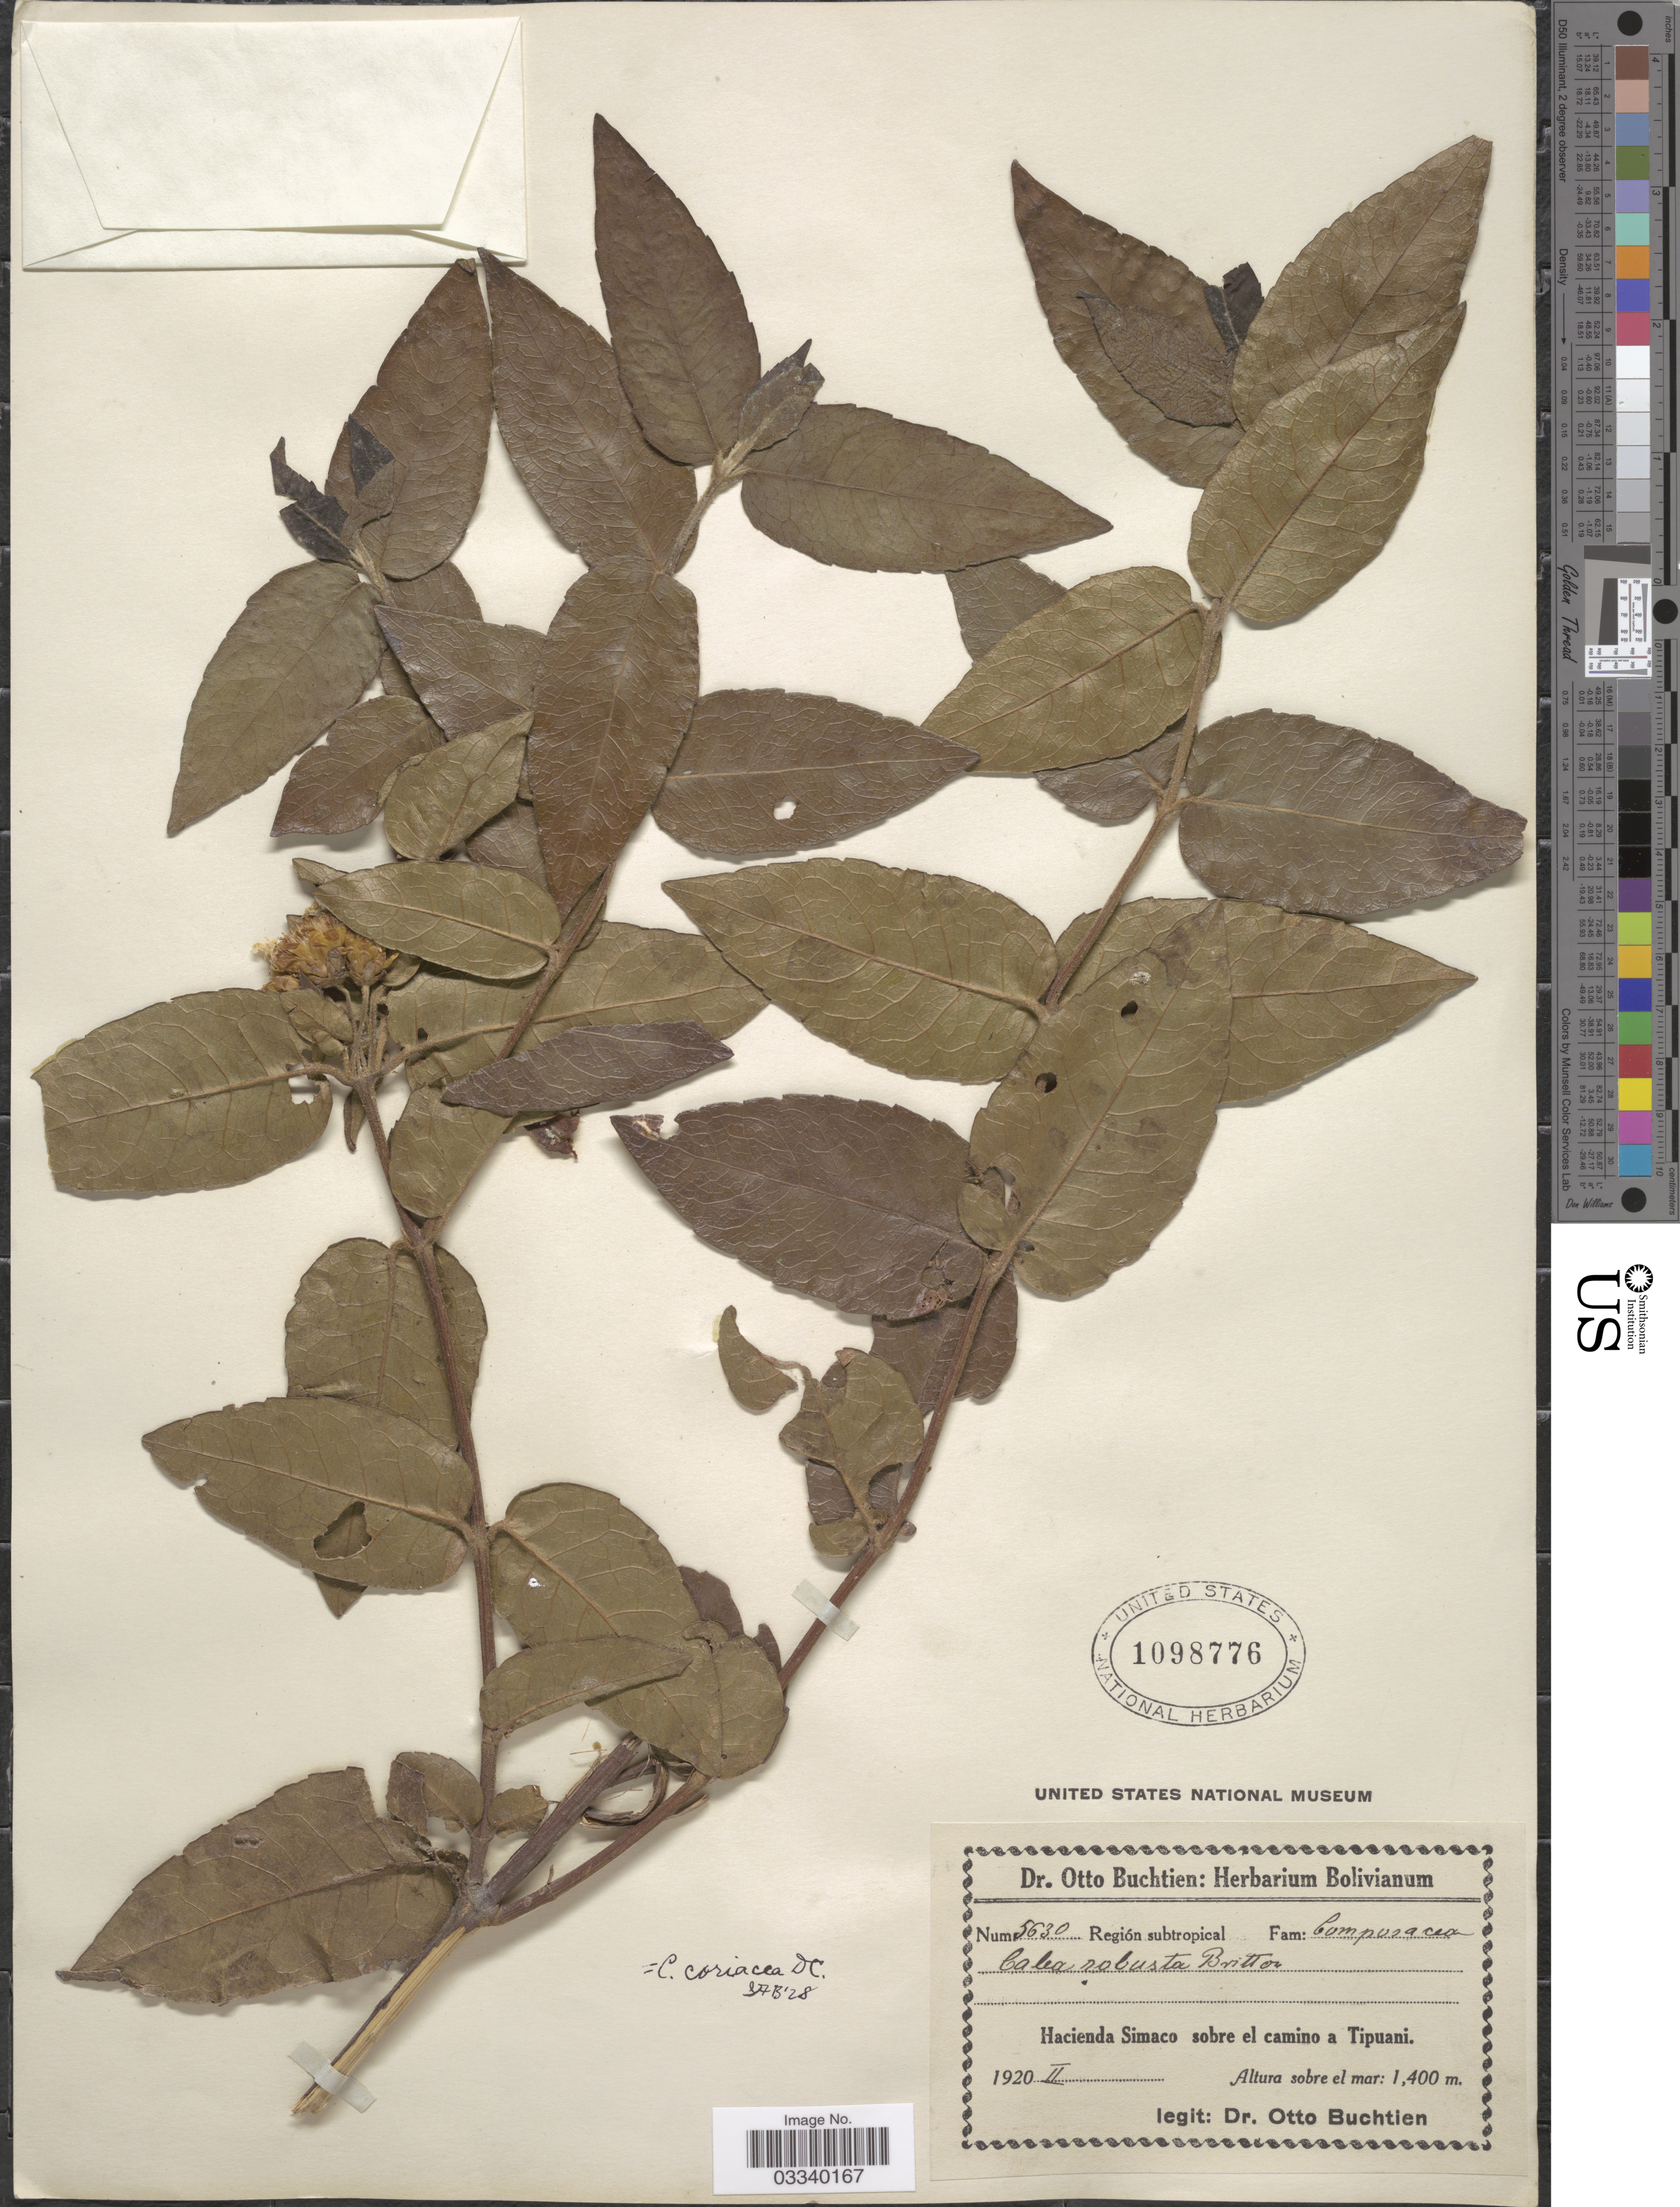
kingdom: Plantae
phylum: Tracheophyta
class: Magnoliopsida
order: Asterales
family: Asteraceae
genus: Calea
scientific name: Calea coriacea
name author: DC.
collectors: O. Buchtien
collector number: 5630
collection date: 1920-02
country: Bolivia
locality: Hacienda Simaco sobre el camino a Tipuani.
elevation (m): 1400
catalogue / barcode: US 1098776